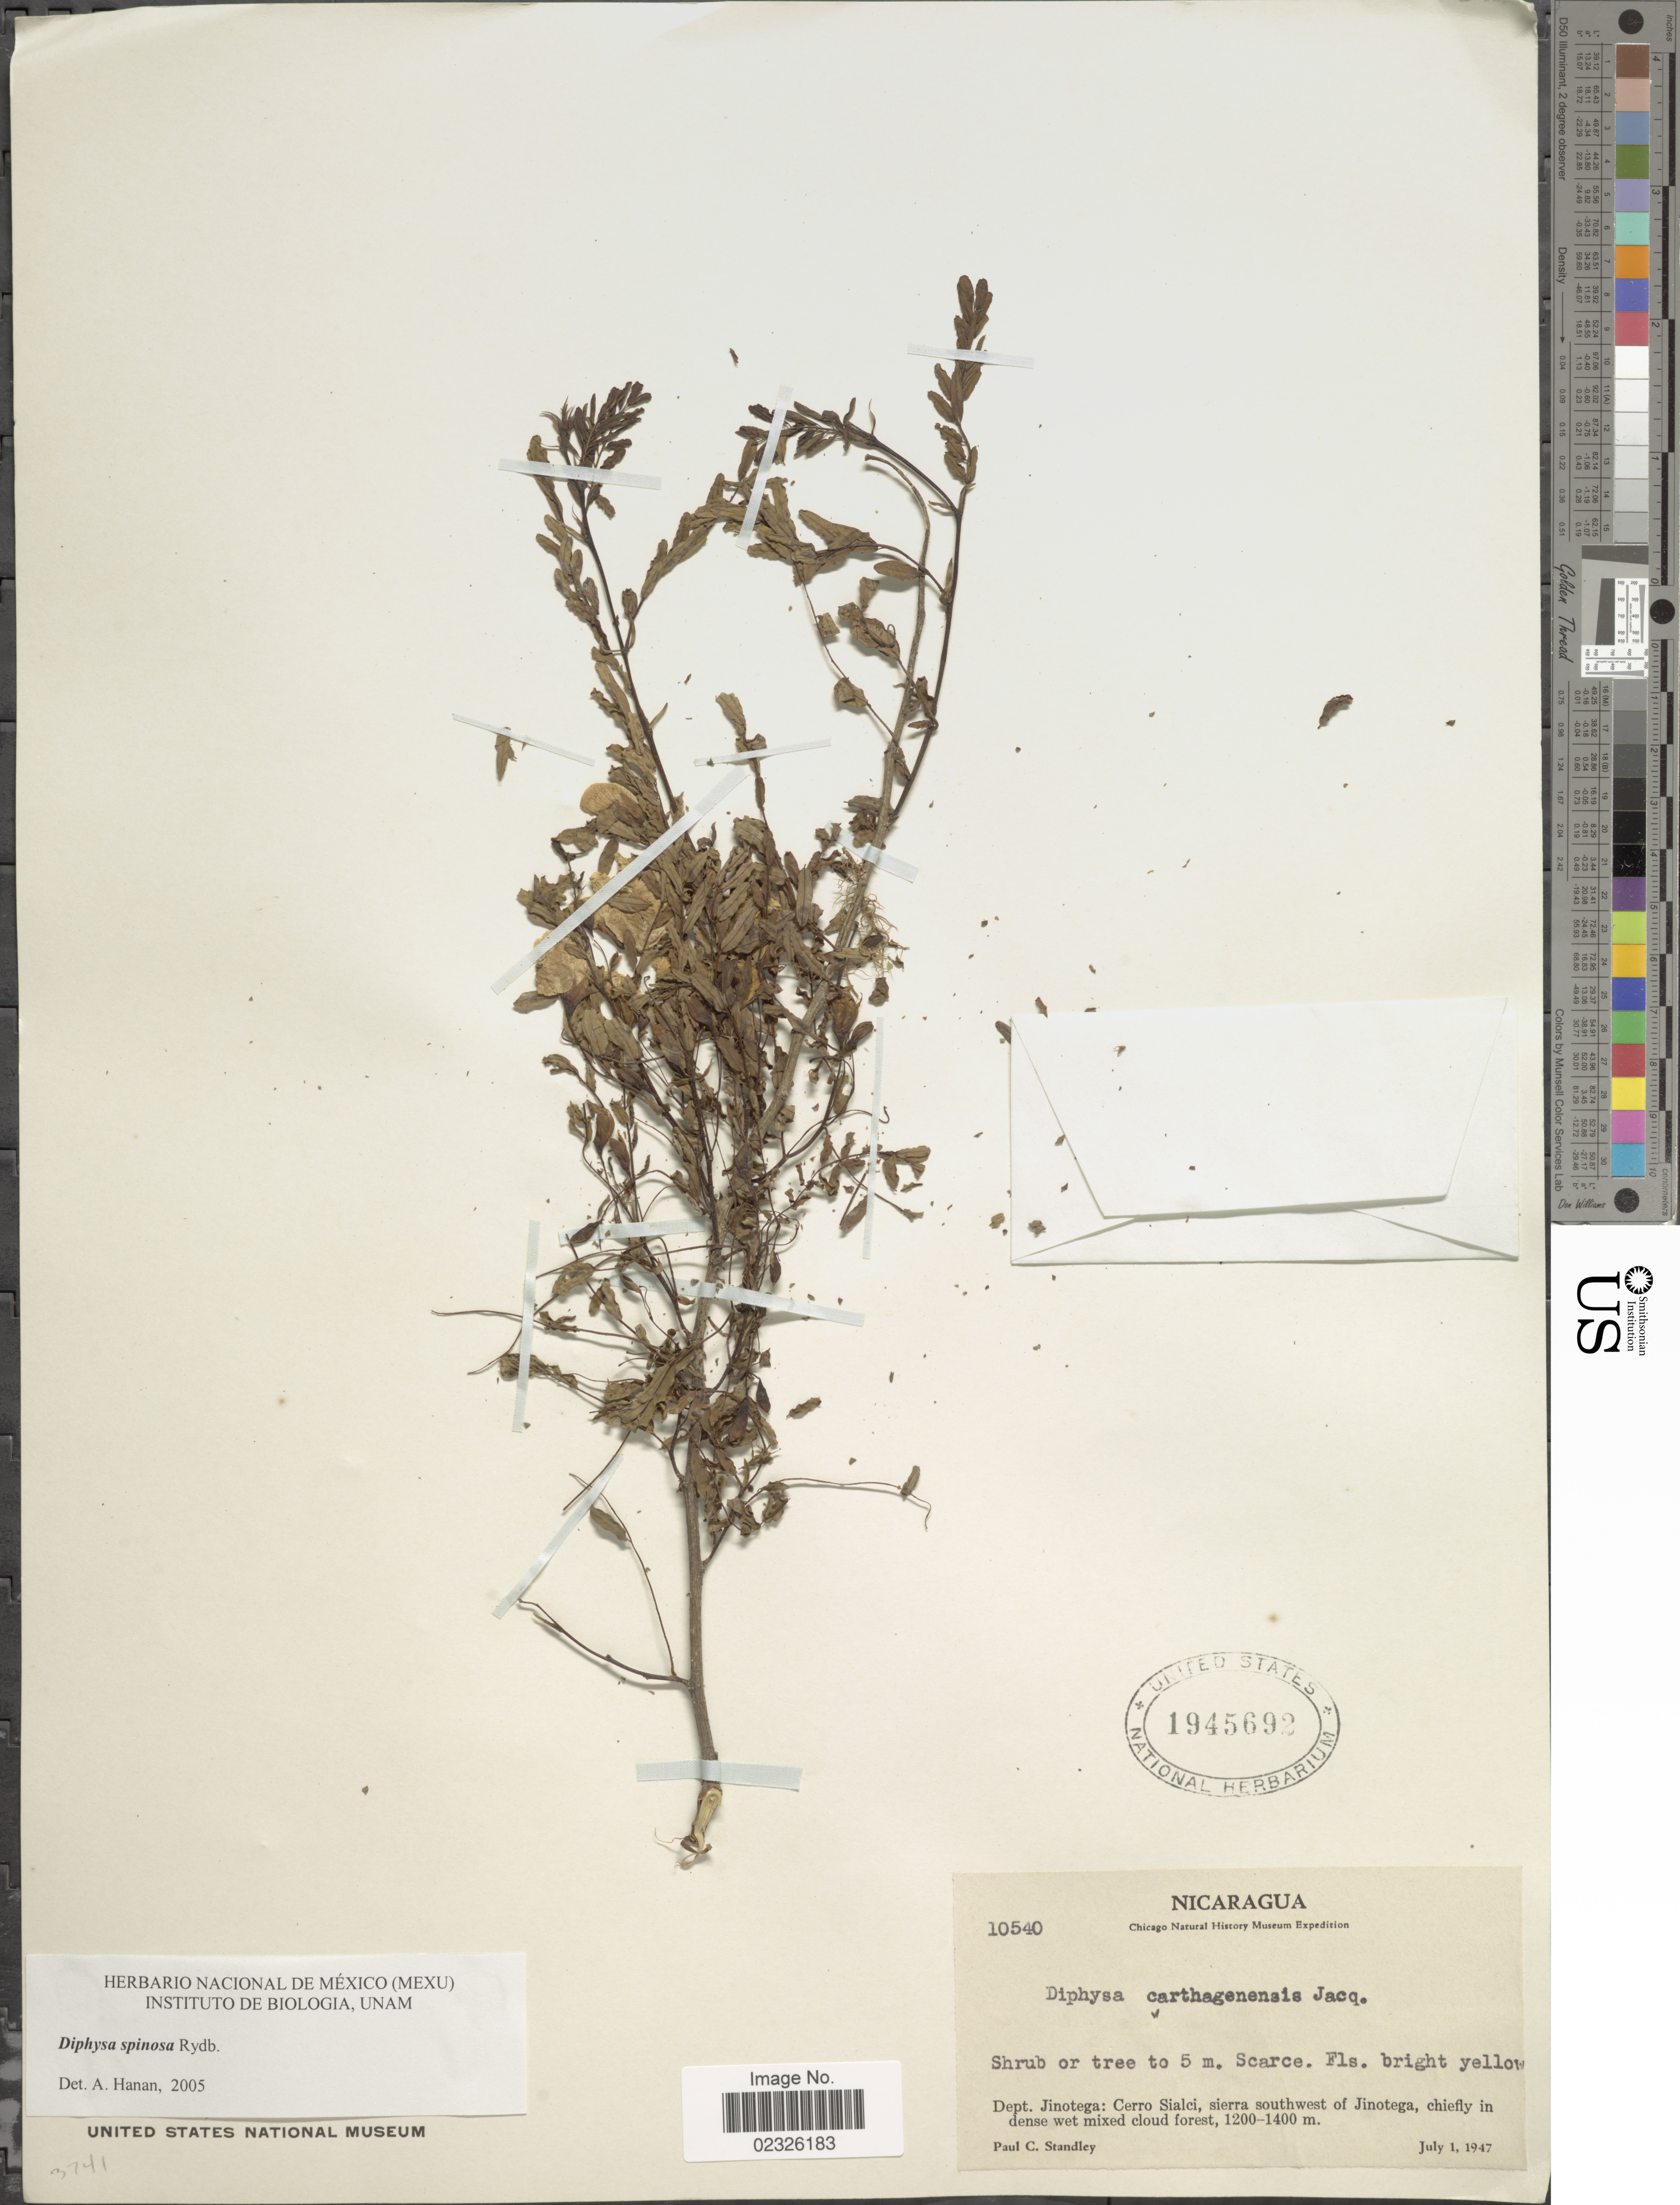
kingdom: Plantae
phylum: Tracheophyta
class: Magnoliopsida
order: Fabales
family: Fabaceae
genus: Diphysa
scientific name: Diphysa spinosa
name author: Rydb.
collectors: P. C. Standley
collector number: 10540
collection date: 1947-07-01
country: Nicaragua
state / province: Jinotega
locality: Dept. Jinotega: Cerro Sialci, sierra southwest of Jinotega, chiefly in dense wet mixed cloud forest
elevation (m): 1200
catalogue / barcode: US 1945692